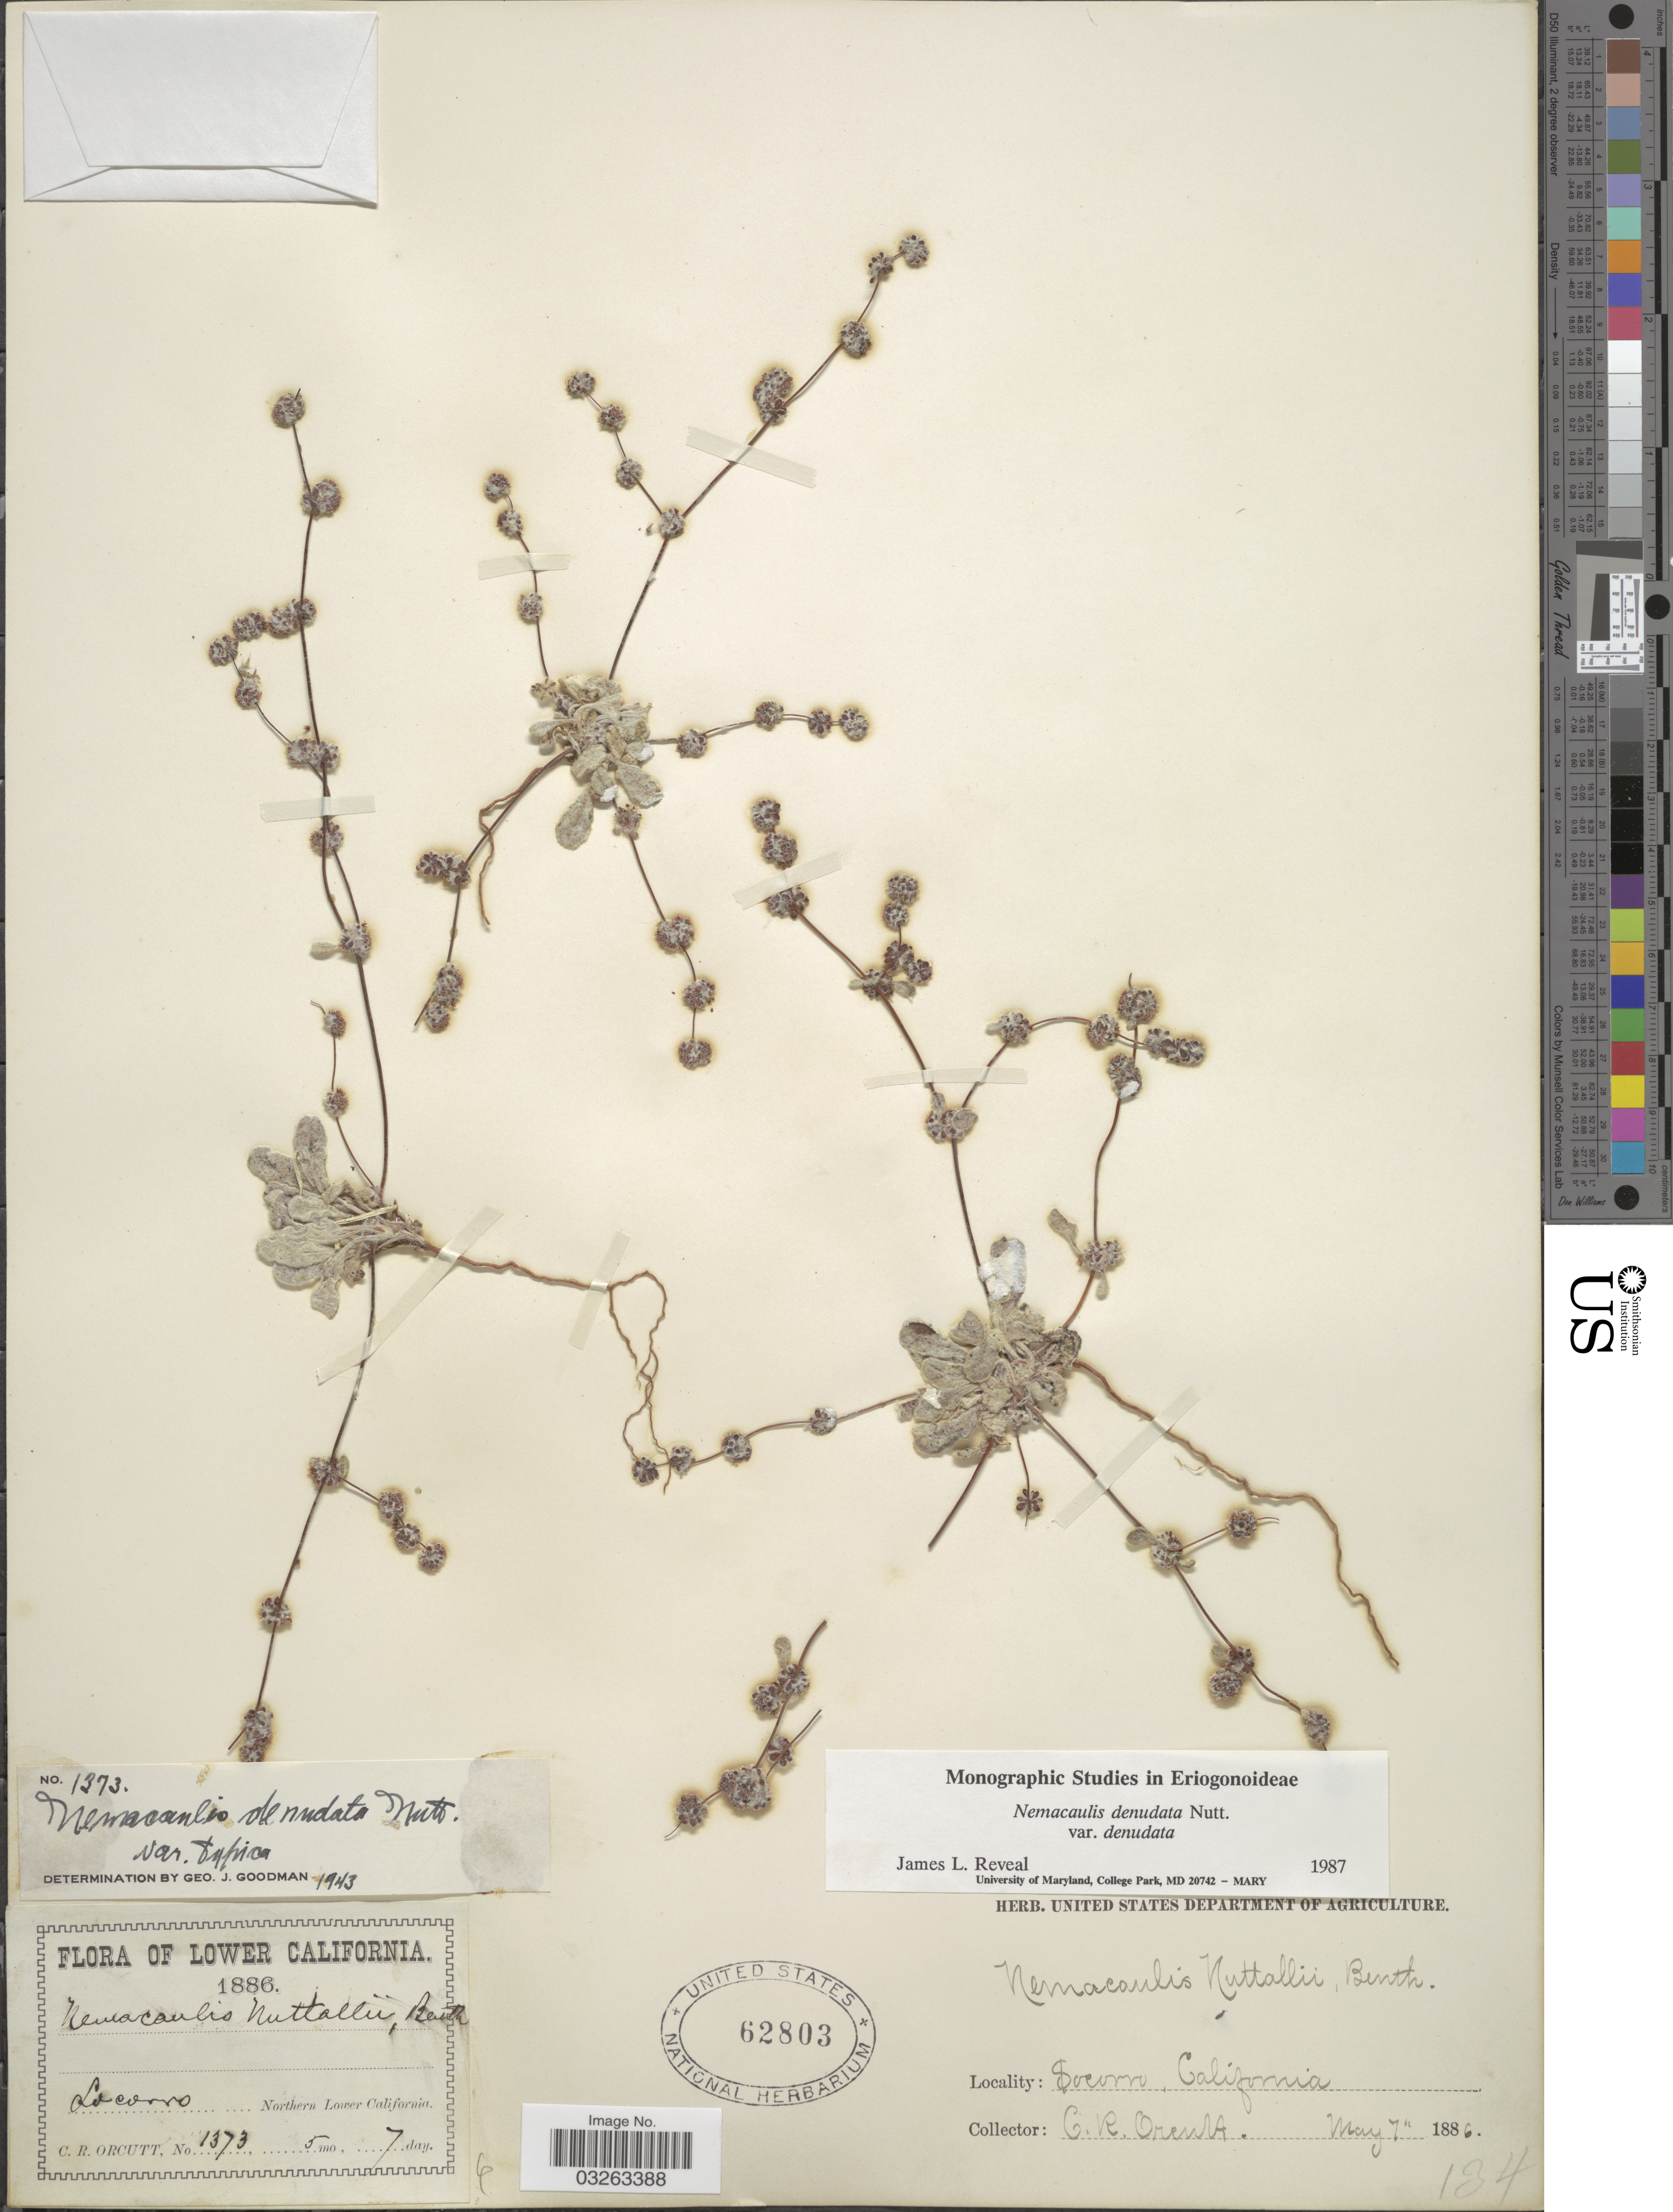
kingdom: Plantae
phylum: Tracheophyta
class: Magnoliopsida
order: Caryophyllales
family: Polygonaceae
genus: Nemacaulis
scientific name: Nemacaulis denudata var. denudata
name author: Nutt.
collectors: C. R. Orcutt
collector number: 1373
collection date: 1886-05-07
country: Mexico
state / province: Colima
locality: Socorro. Northern Lower California.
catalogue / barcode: US 62803